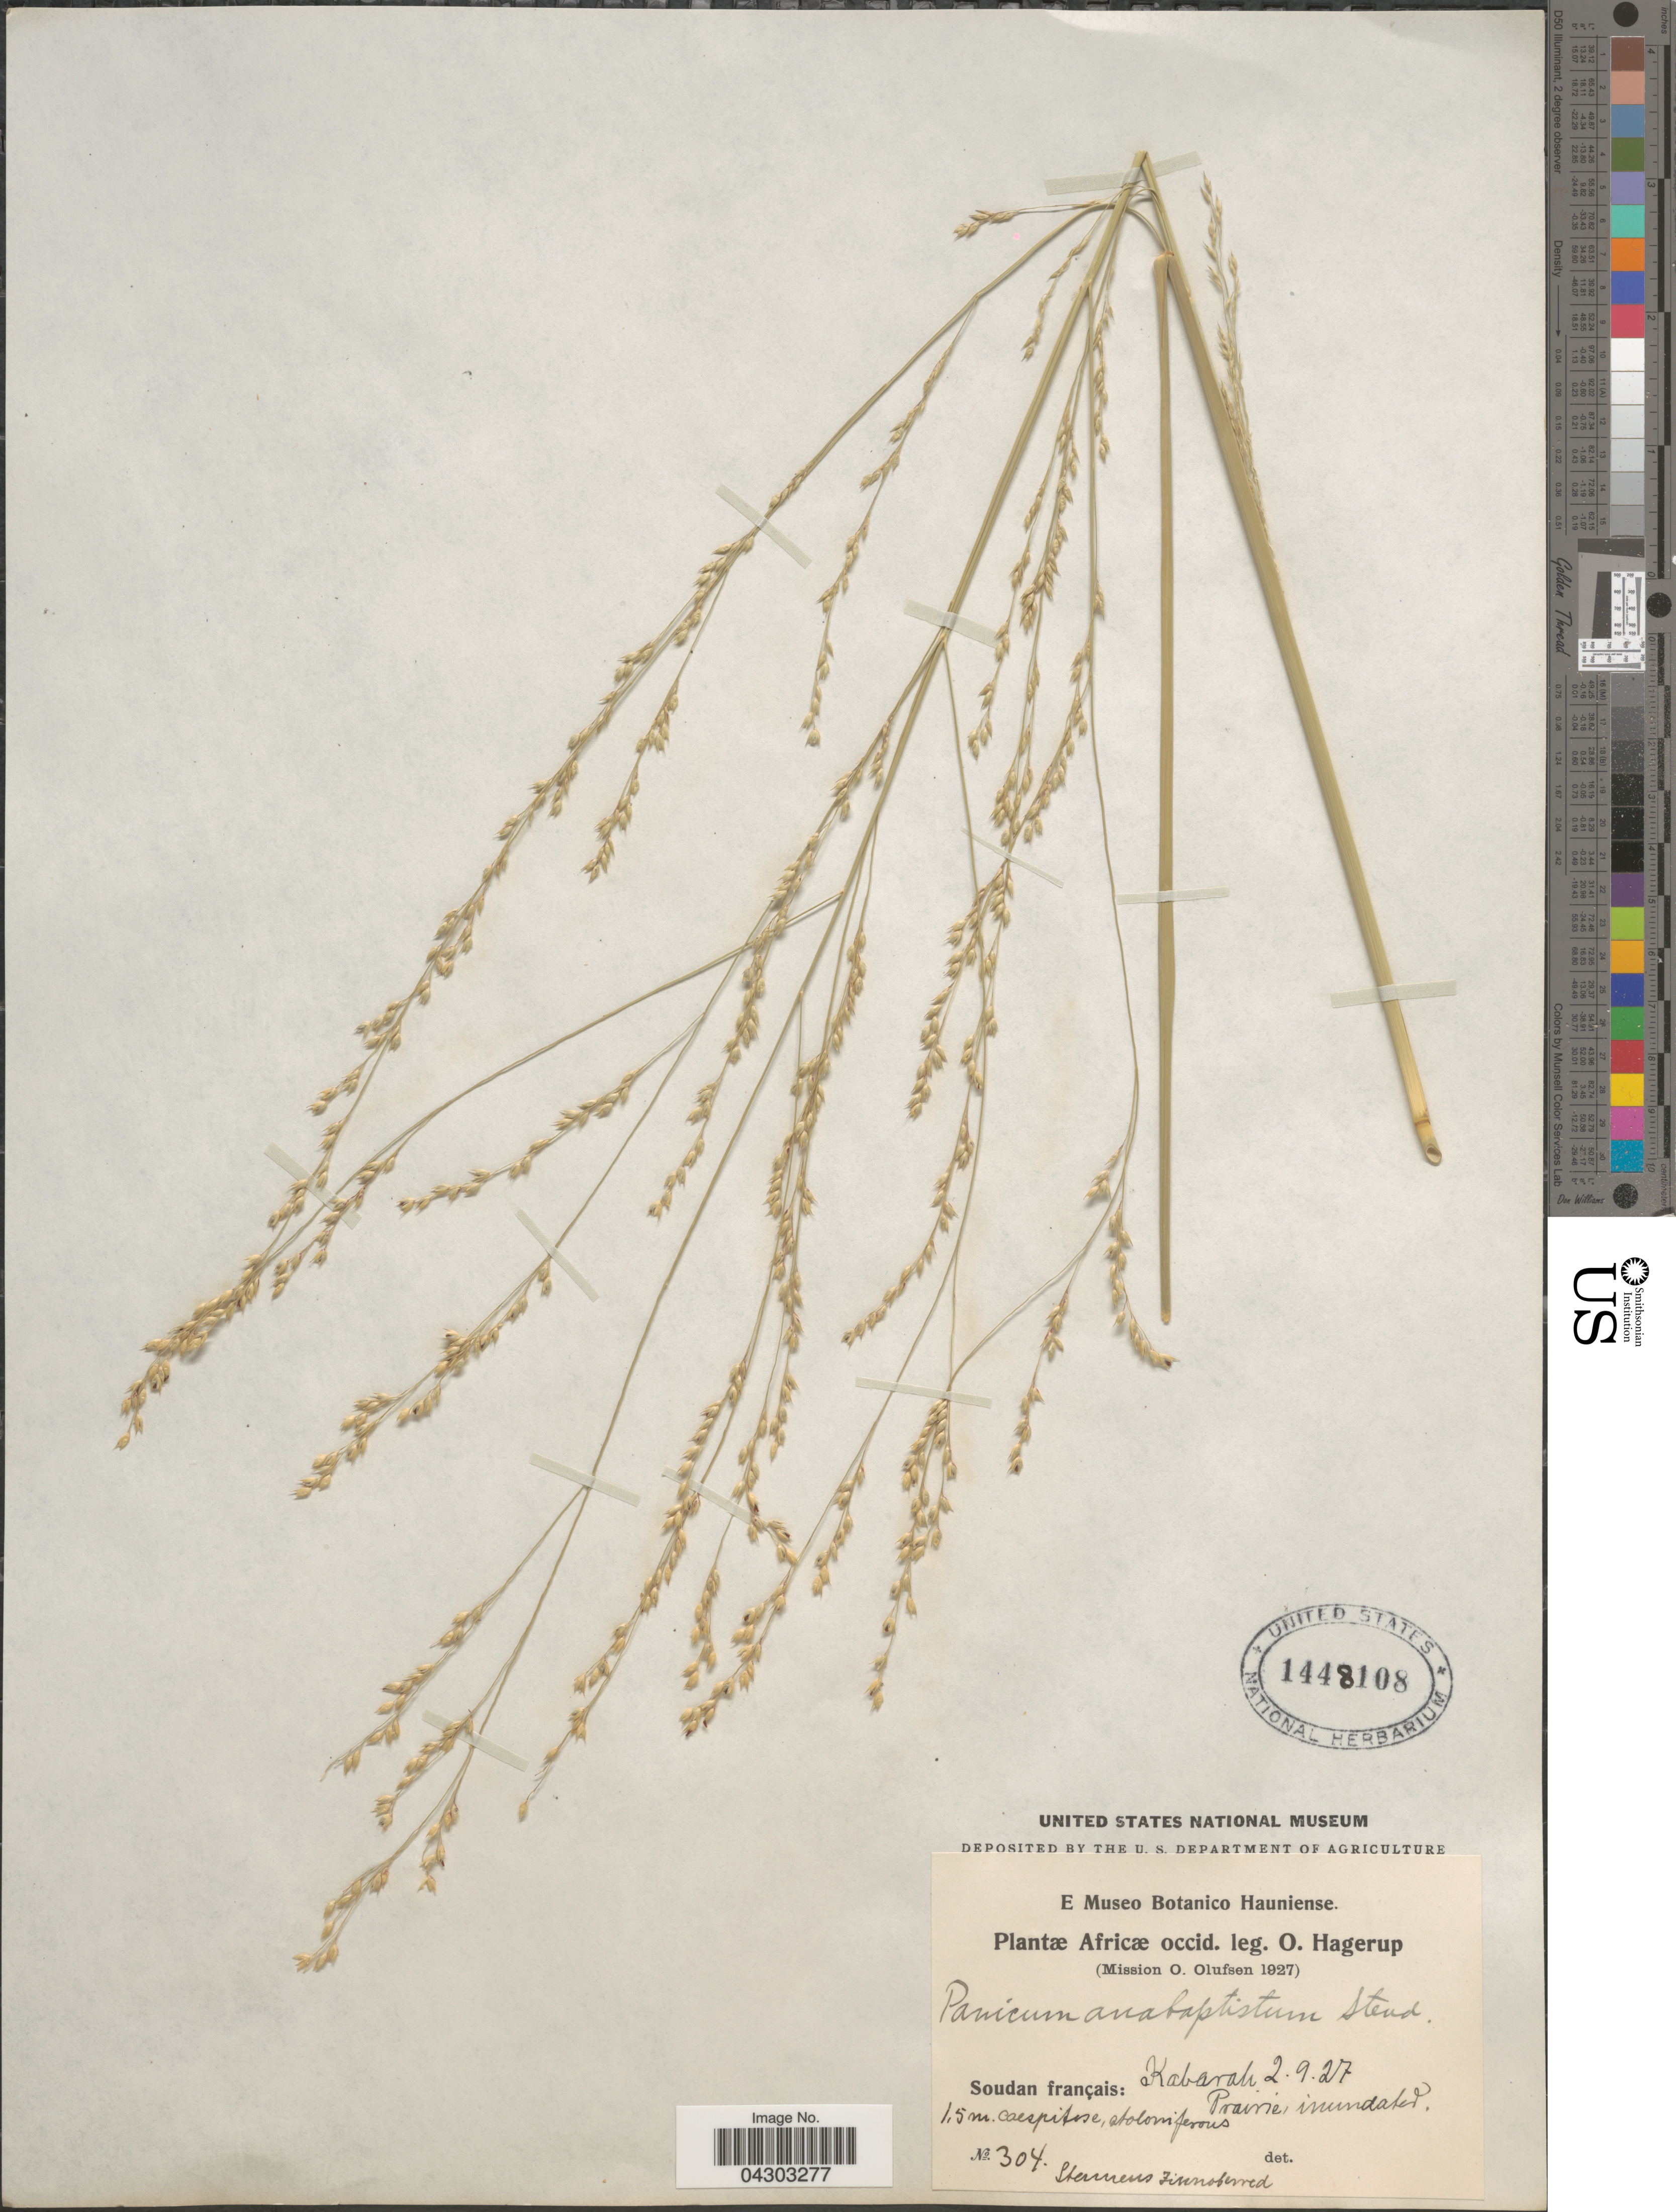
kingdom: Plantae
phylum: Tracheophyta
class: Liliopsida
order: Poales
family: Poaceae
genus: Panicum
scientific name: Panicum anabaptistum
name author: Steud.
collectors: O. Hagerup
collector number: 304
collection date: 1927-09-02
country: Mali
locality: Africæ occid. Soudan français: Kabarak.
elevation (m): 1.5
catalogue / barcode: US 1448108